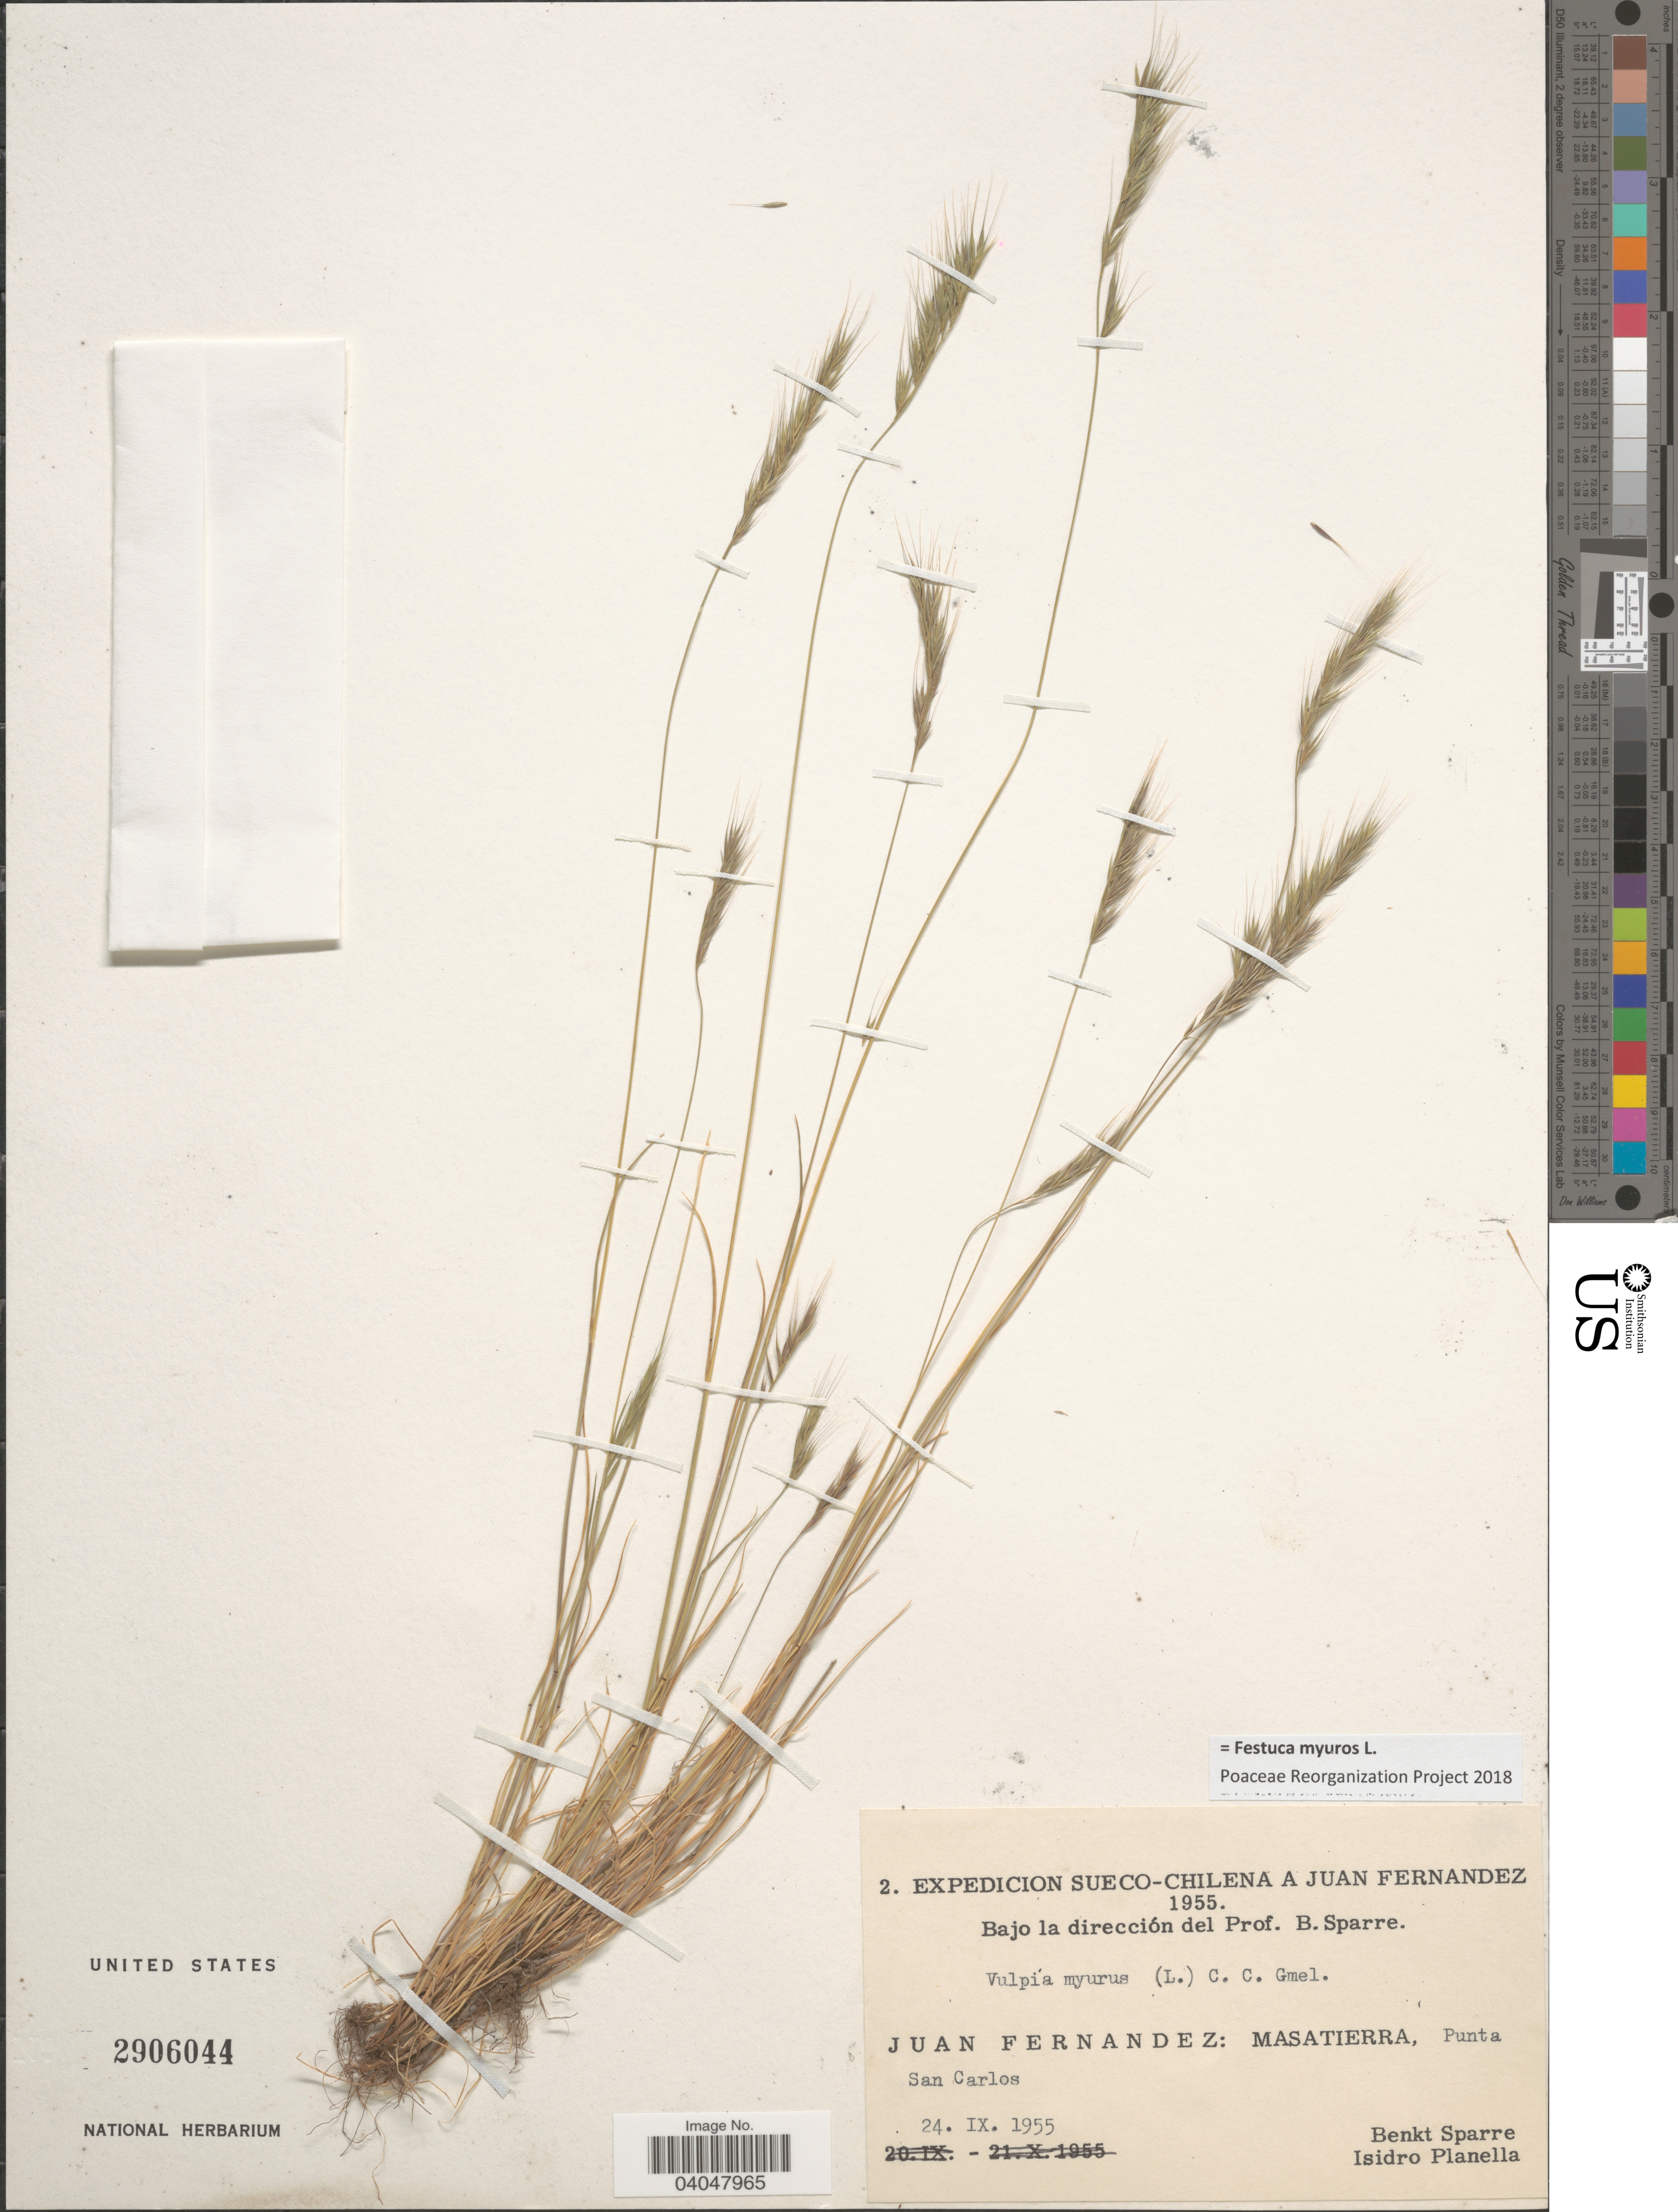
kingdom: Plantae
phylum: Tracheophyta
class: Liliopsida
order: Poales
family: Poaceae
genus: Festuca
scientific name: Festuca myuros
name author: L.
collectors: B. Sparre & I. Planella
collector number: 2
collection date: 1955-09-24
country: Chile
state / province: Valparaíso (V)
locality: Juan Fernandez: Masatierra, Punta San Carlos.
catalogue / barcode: US 2906044